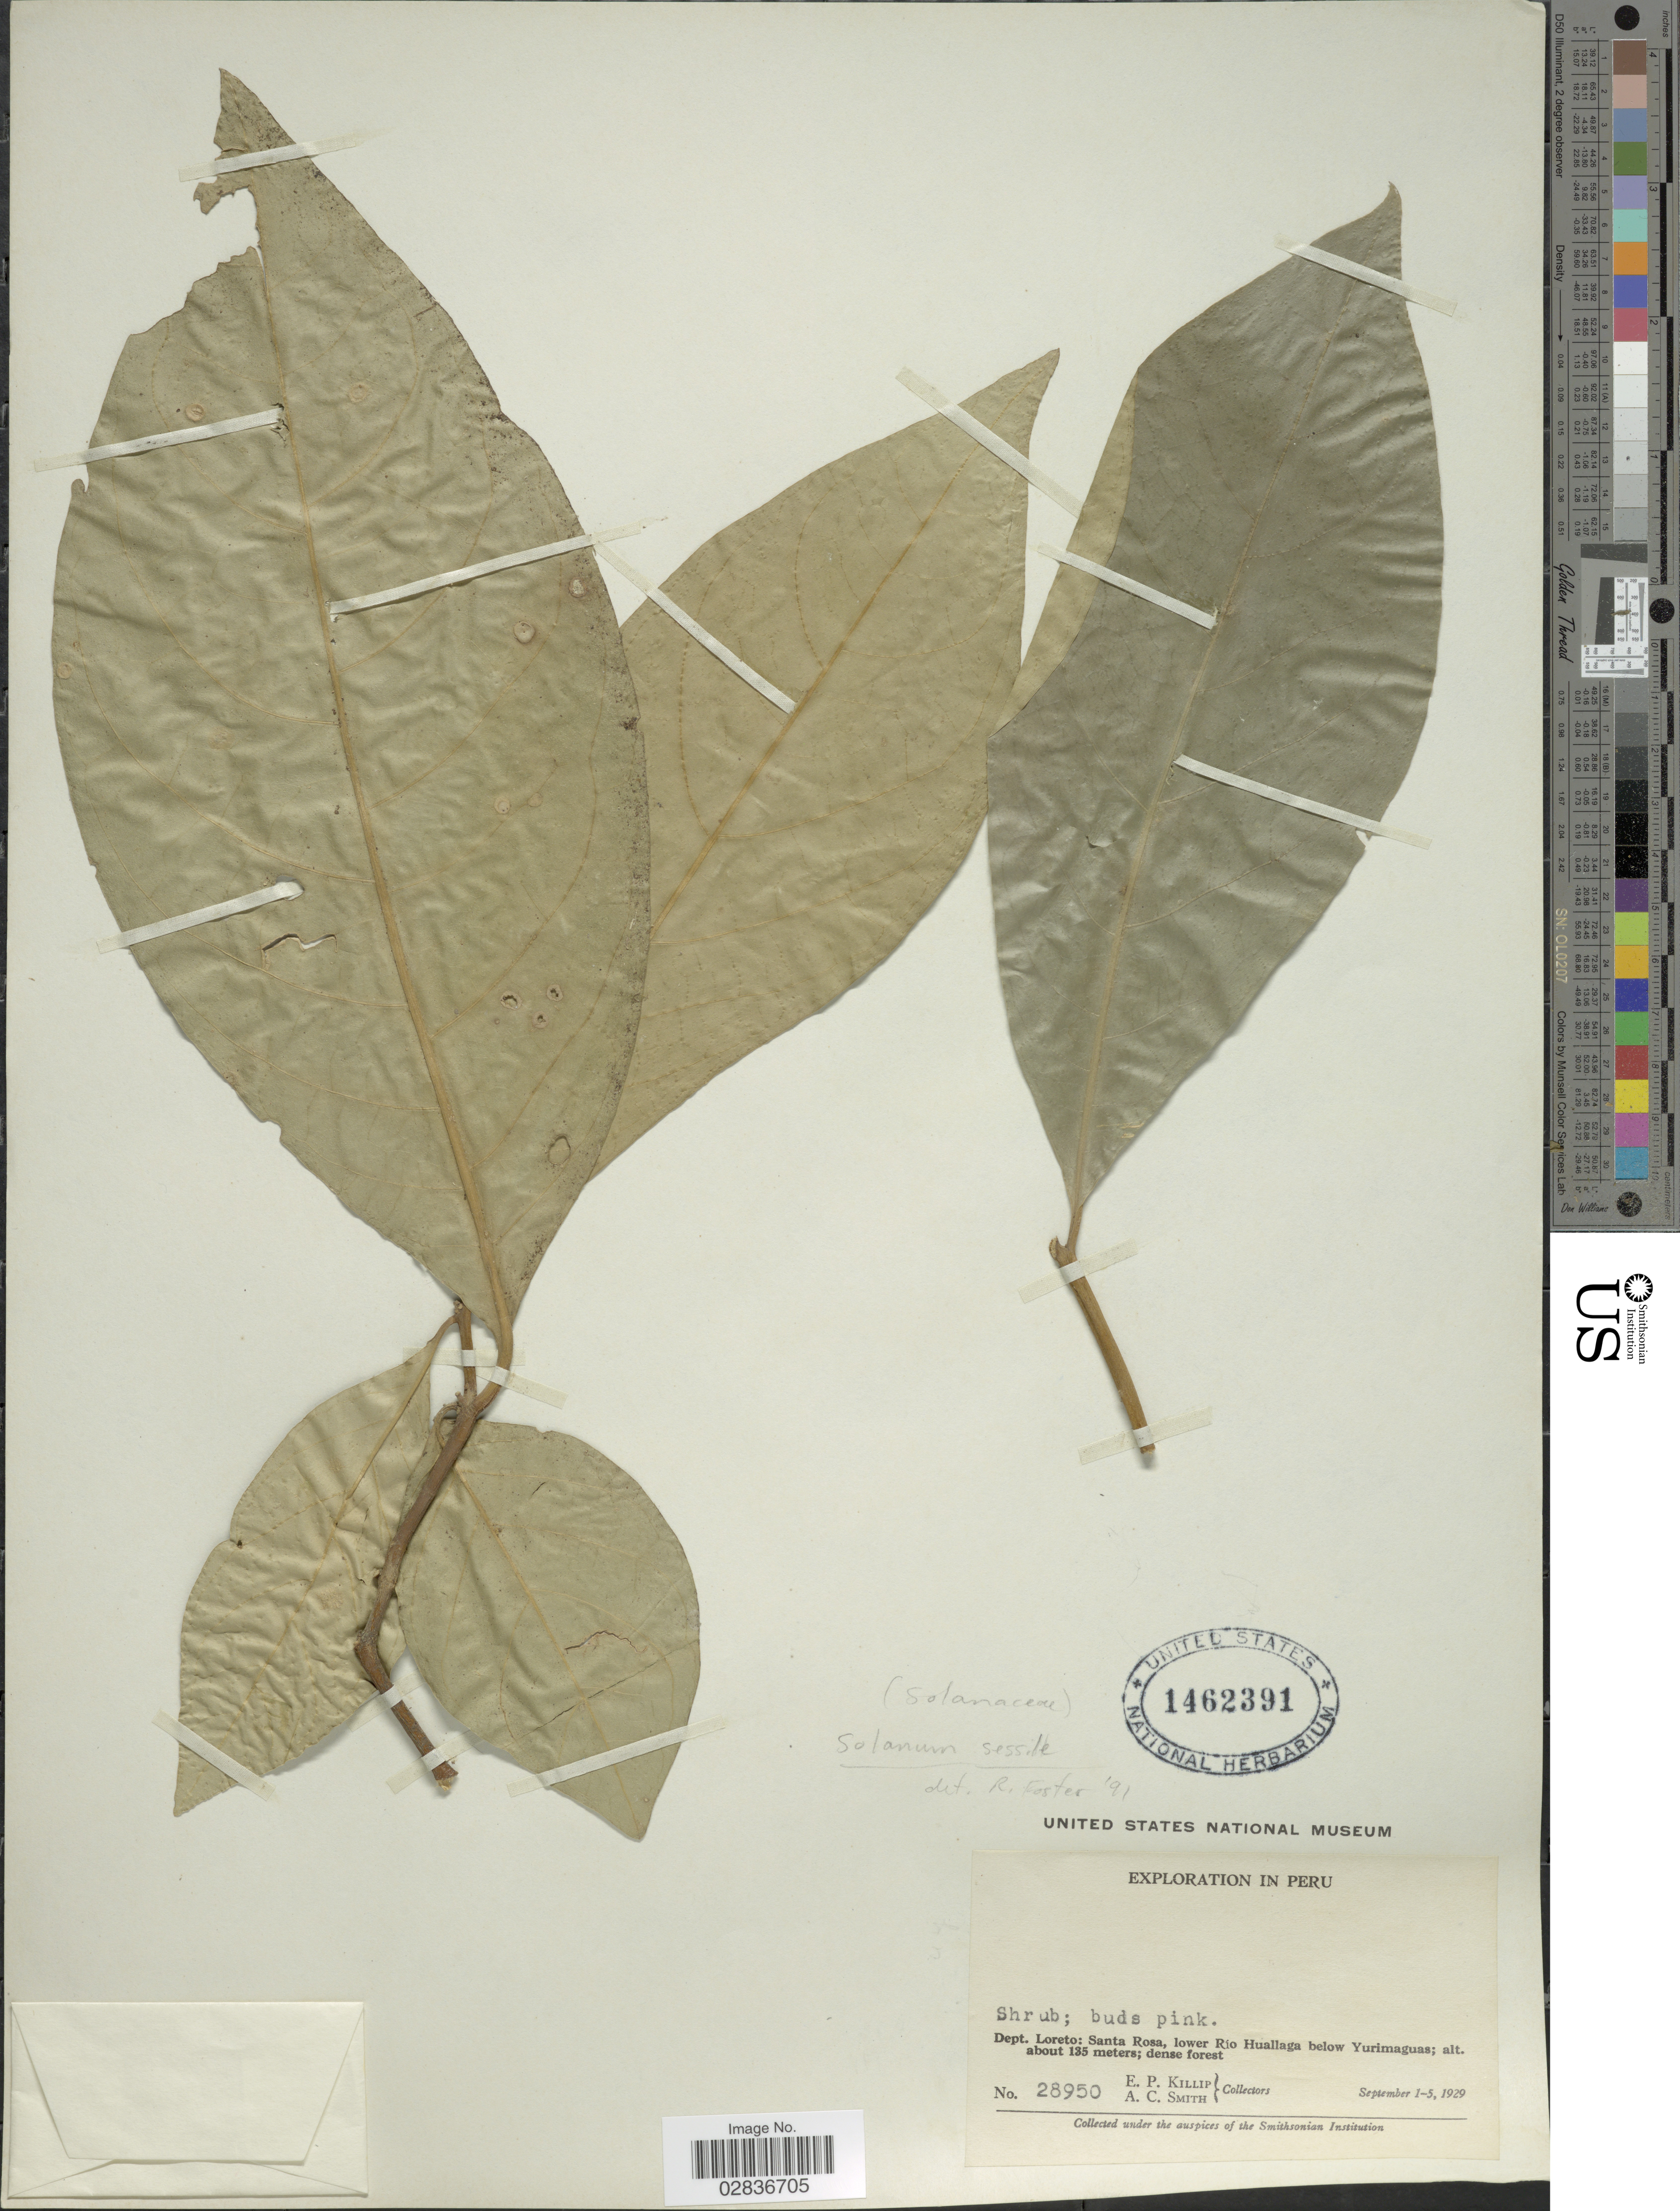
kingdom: Plantae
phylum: Tracheophyta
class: Magnoliopsida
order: Solanales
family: Solanaceae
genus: Solanum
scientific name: Solanum sessile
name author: Dunal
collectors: E. P. Killip & A. C. Smith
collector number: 28950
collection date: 1929-09-01/1929-09-05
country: Peru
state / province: Loreto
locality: Dept. Loreto: Santa Rosa, lower Río Huallaga below Yurimaguas.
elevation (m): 135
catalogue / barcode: US 1462391